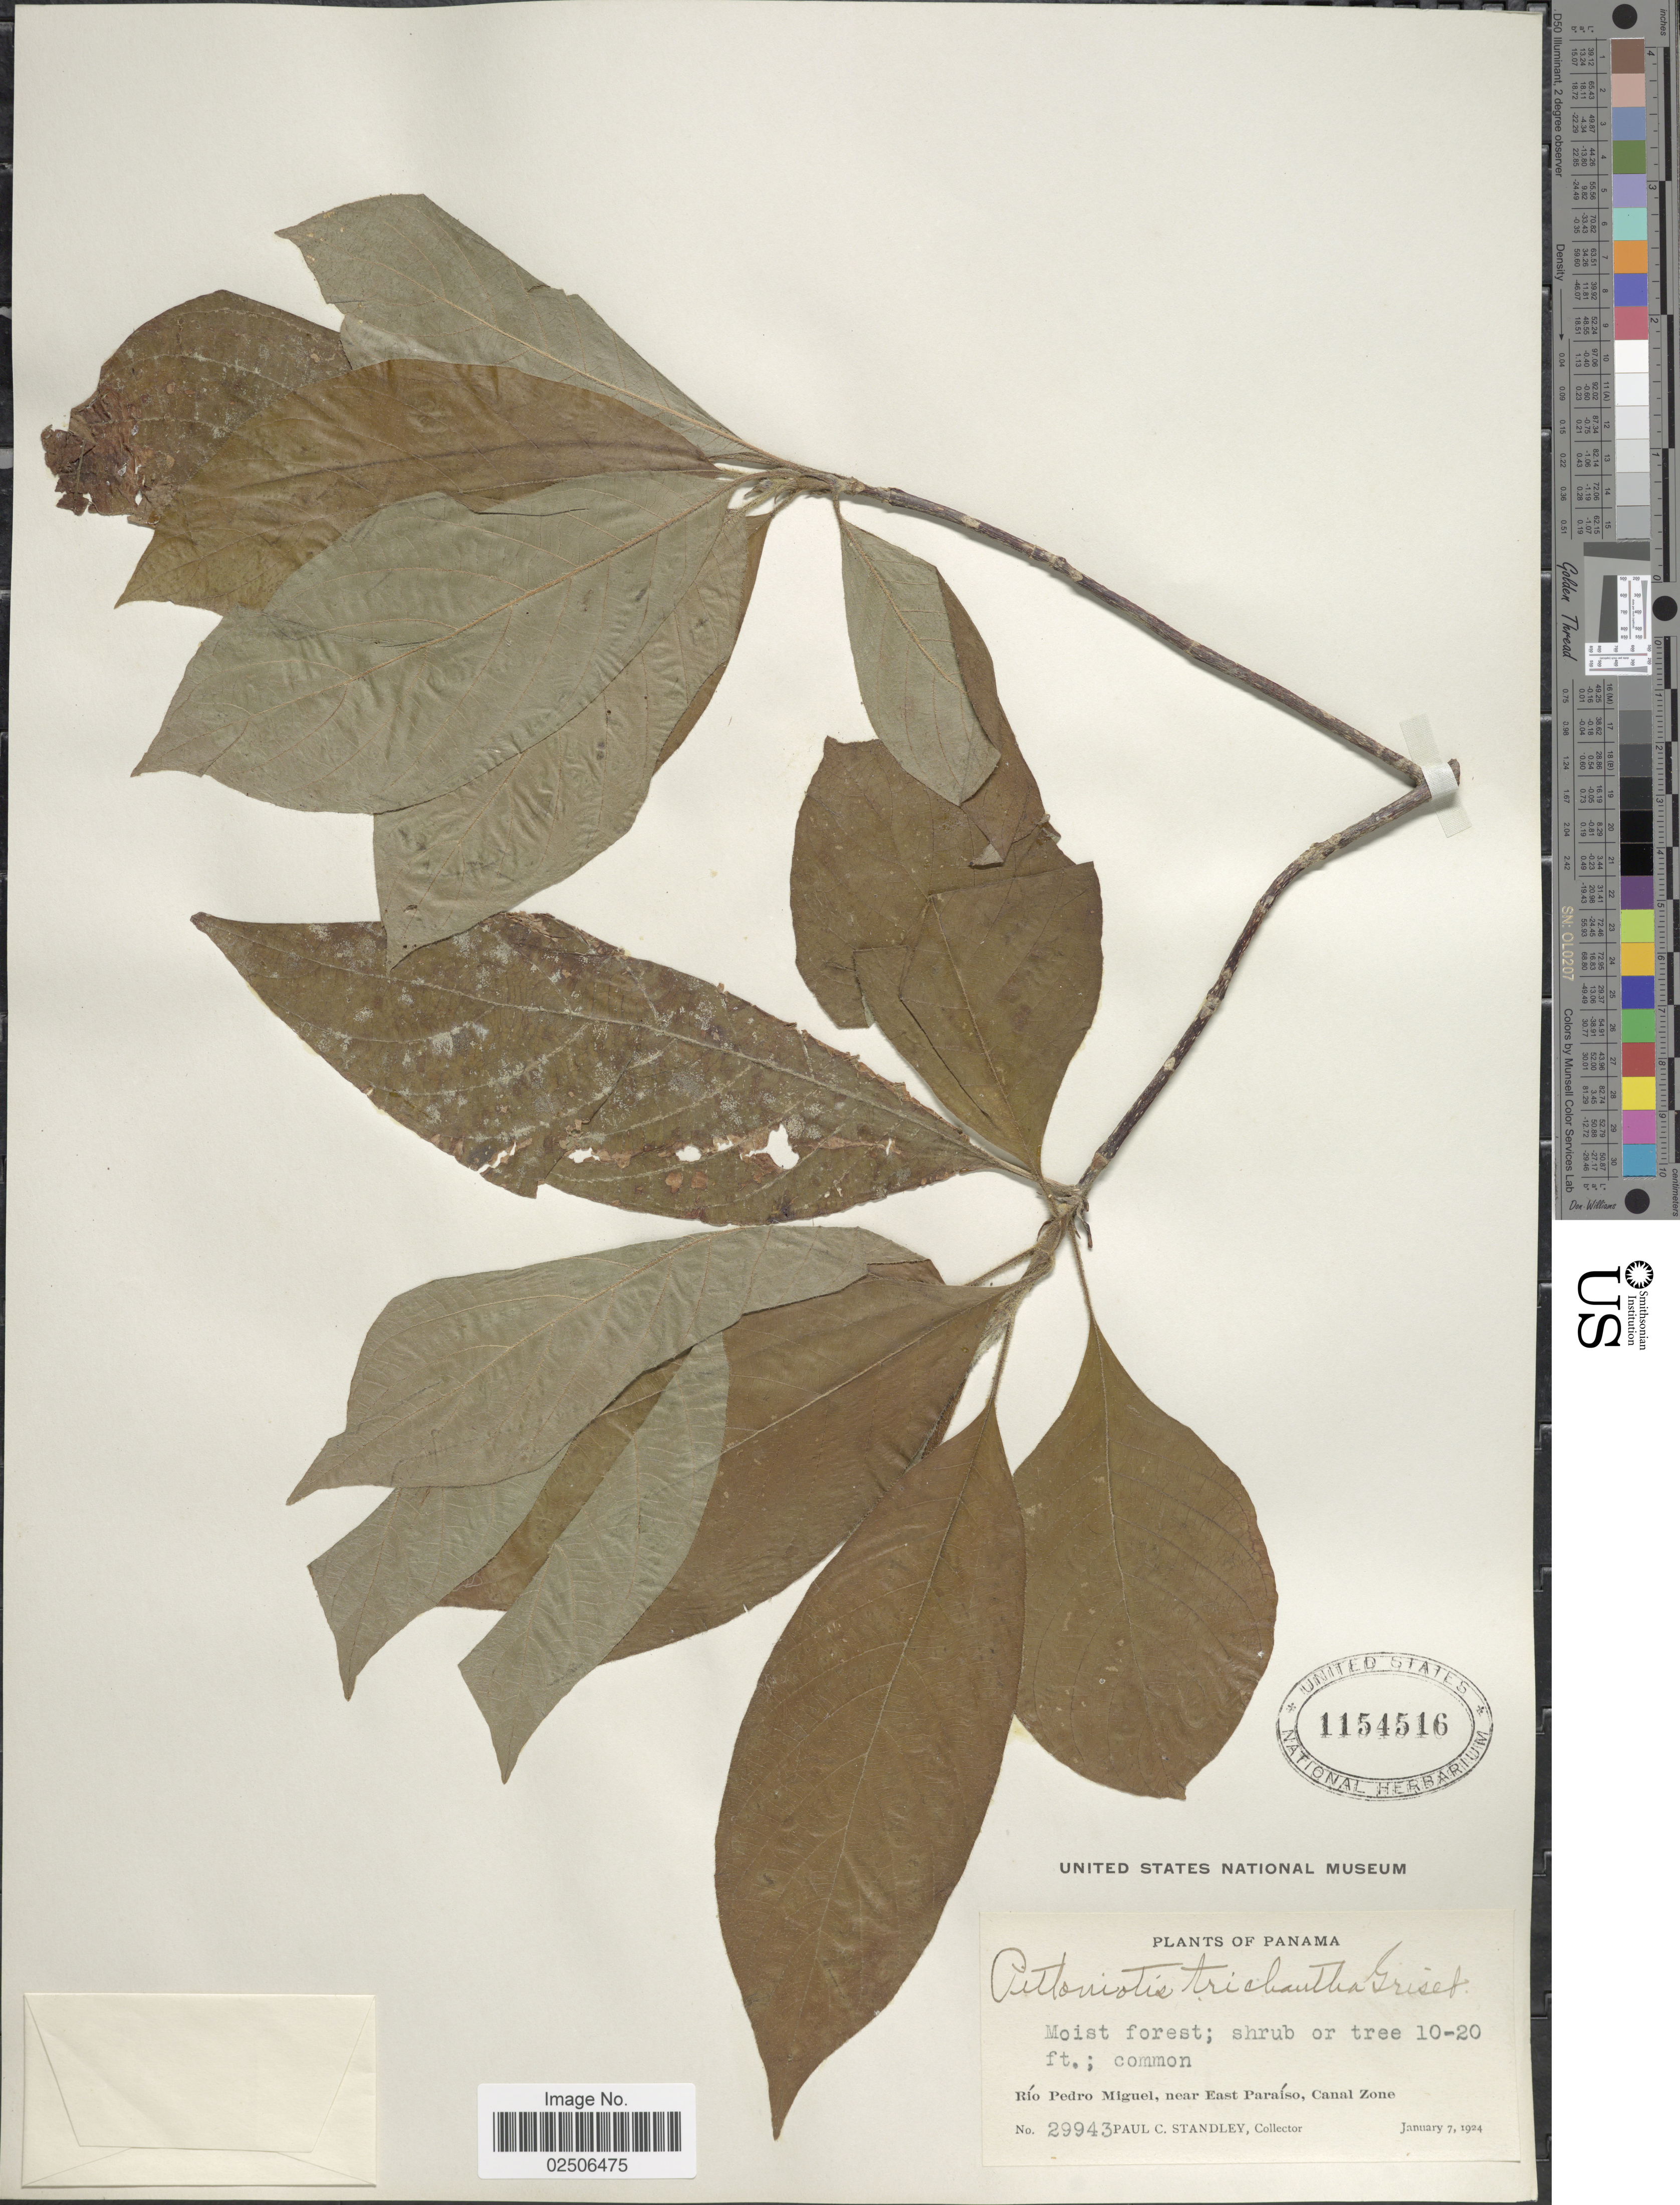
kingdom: Plantae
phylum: Tracheophyta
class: Magnoliopsida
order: Gentianales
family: Rubiaceae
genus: Pittoniotis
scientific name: Pittoniotis trichantha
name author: Griseb.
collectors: P. C. Standley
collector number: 29943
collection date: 1924-01-07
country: Panama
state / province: Colón / Panamá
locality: Rio Pedro Miguel, near East Paraiso, Canal Zone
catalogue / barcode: US 1154516